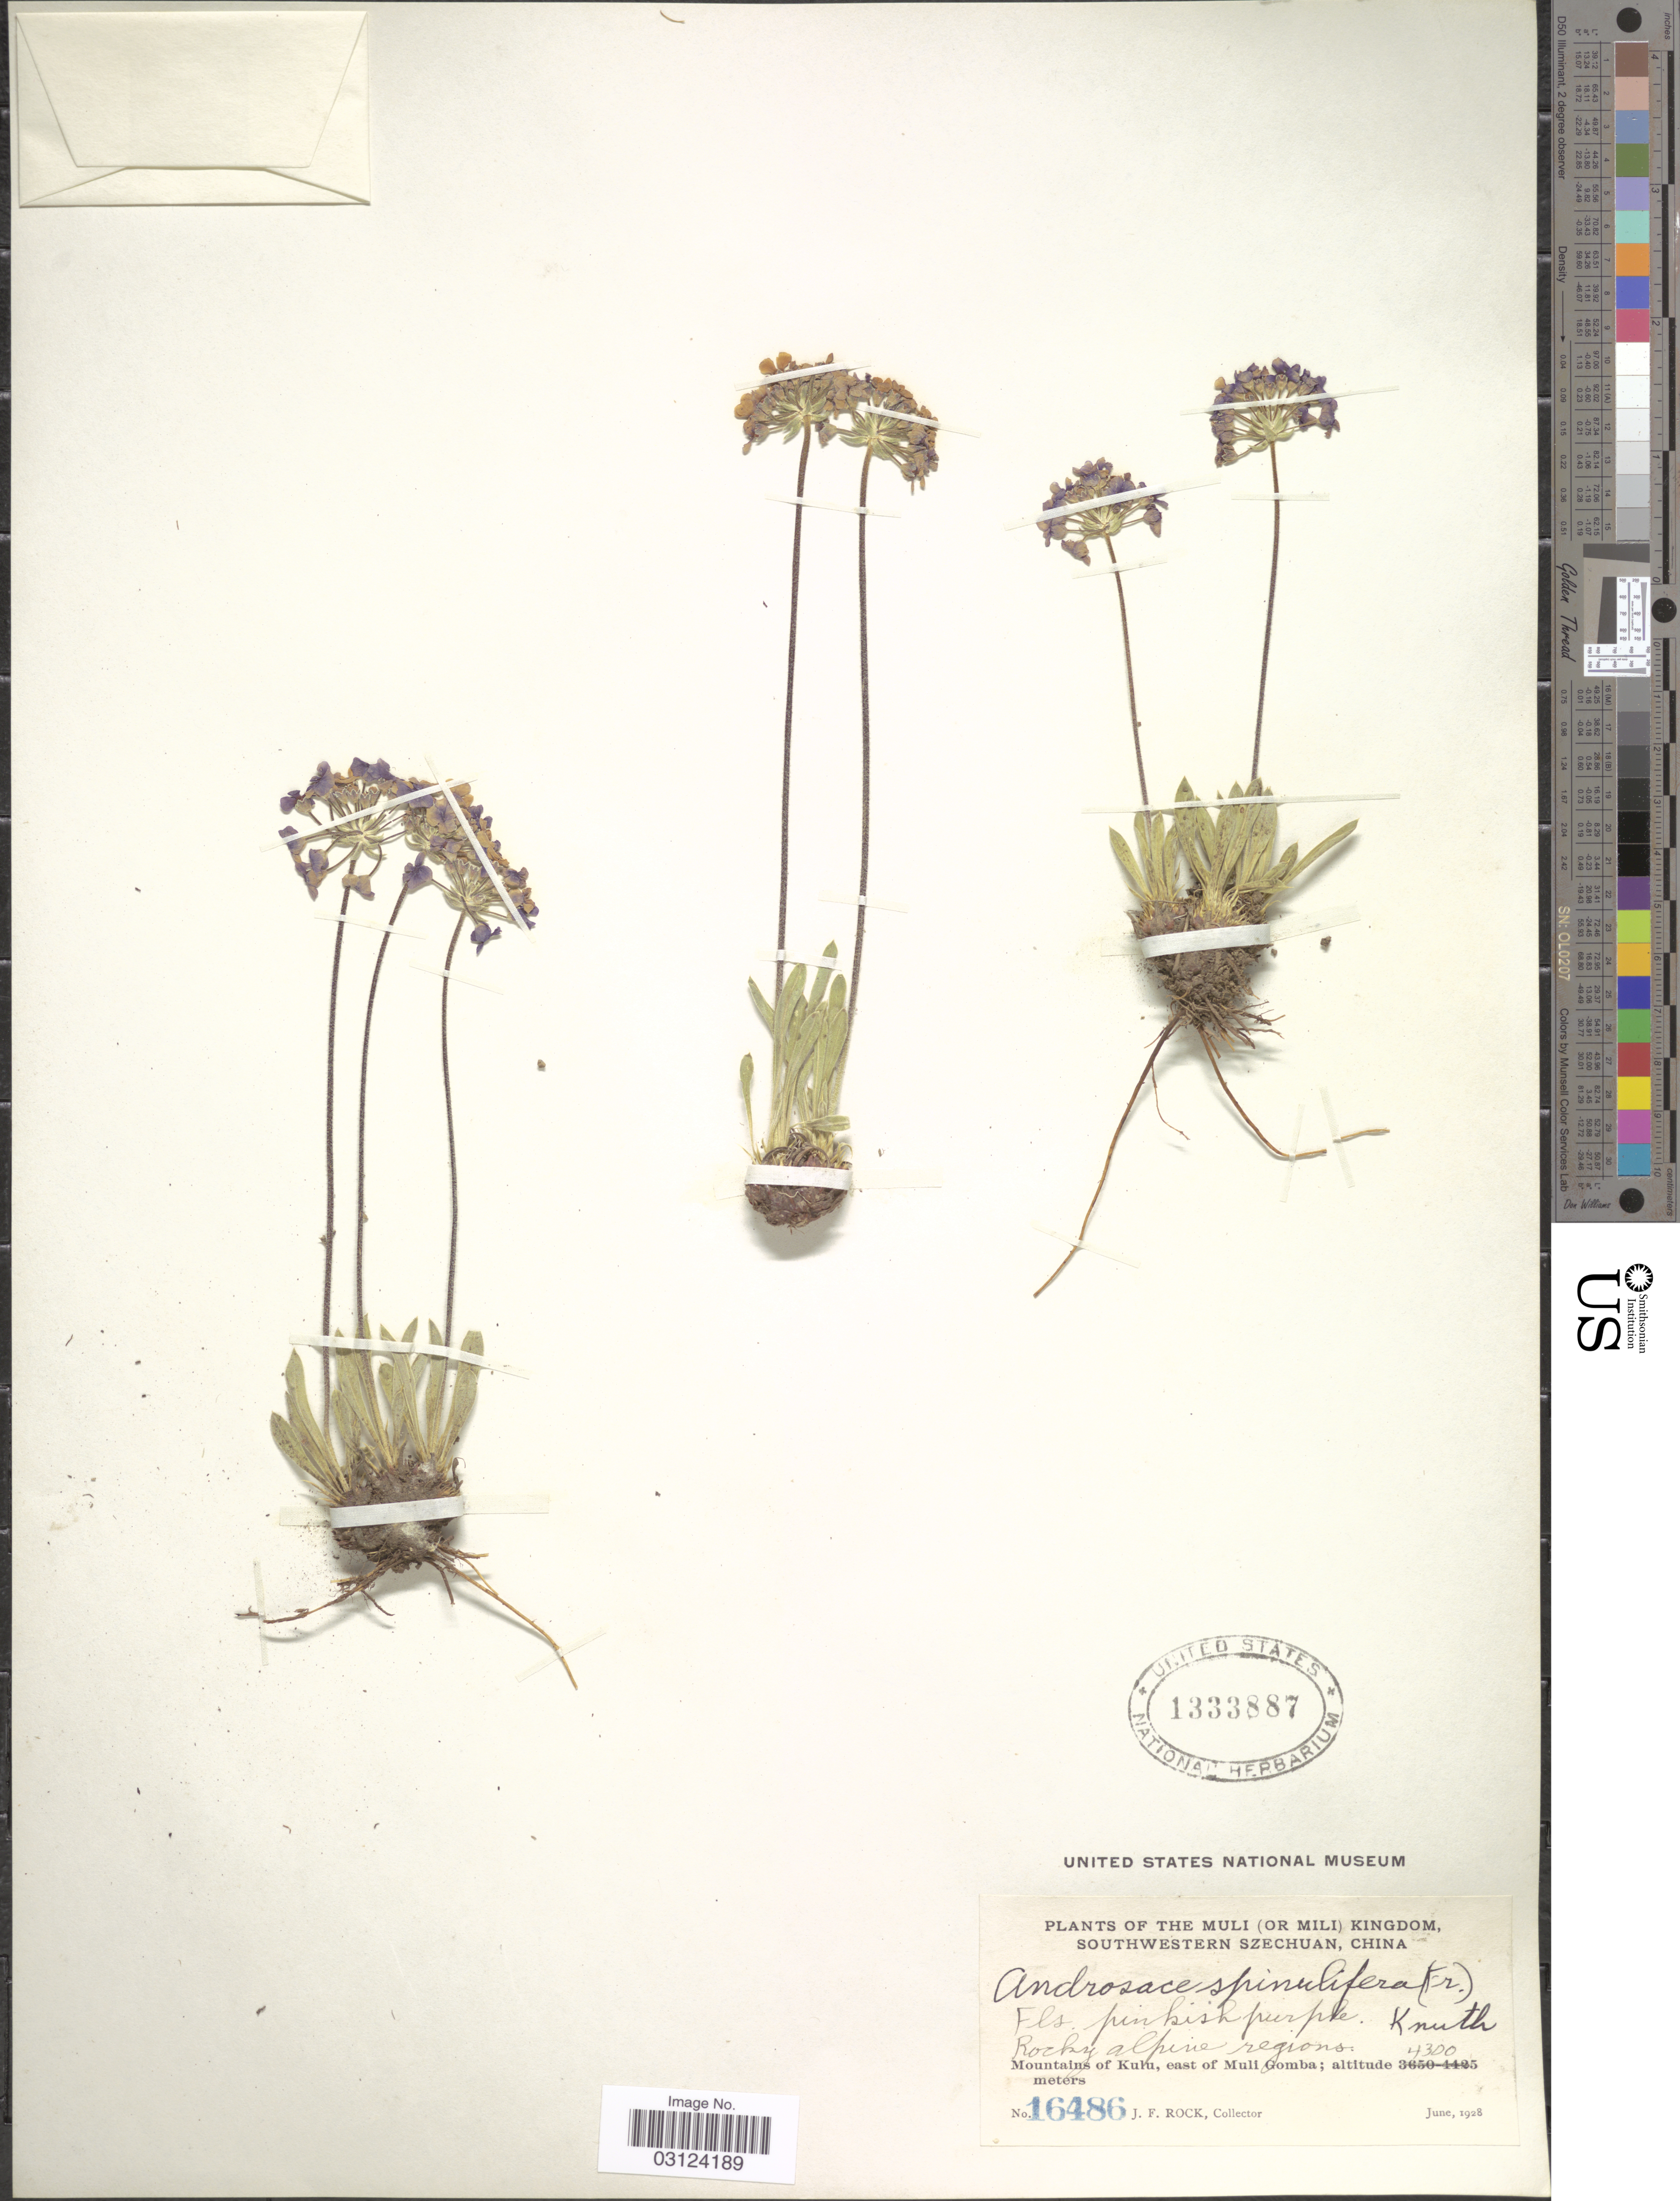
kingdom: Plantae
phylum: Tracheophyta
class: Magnoliopsida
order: Ericales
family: Primulaceae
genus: Androsace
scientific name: Androsace spinulifera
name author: (Franch.) R. Knuth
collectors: J. Rock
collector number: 16486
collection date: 1928-06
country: China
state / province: Sichuan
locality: The Muli (or Mili) Kingdom, Southwestern Szechuan, Rocky alpine regions, Mountains of Kulu, east of Muli Gomba.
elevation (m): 4300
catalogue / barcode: US 1333887